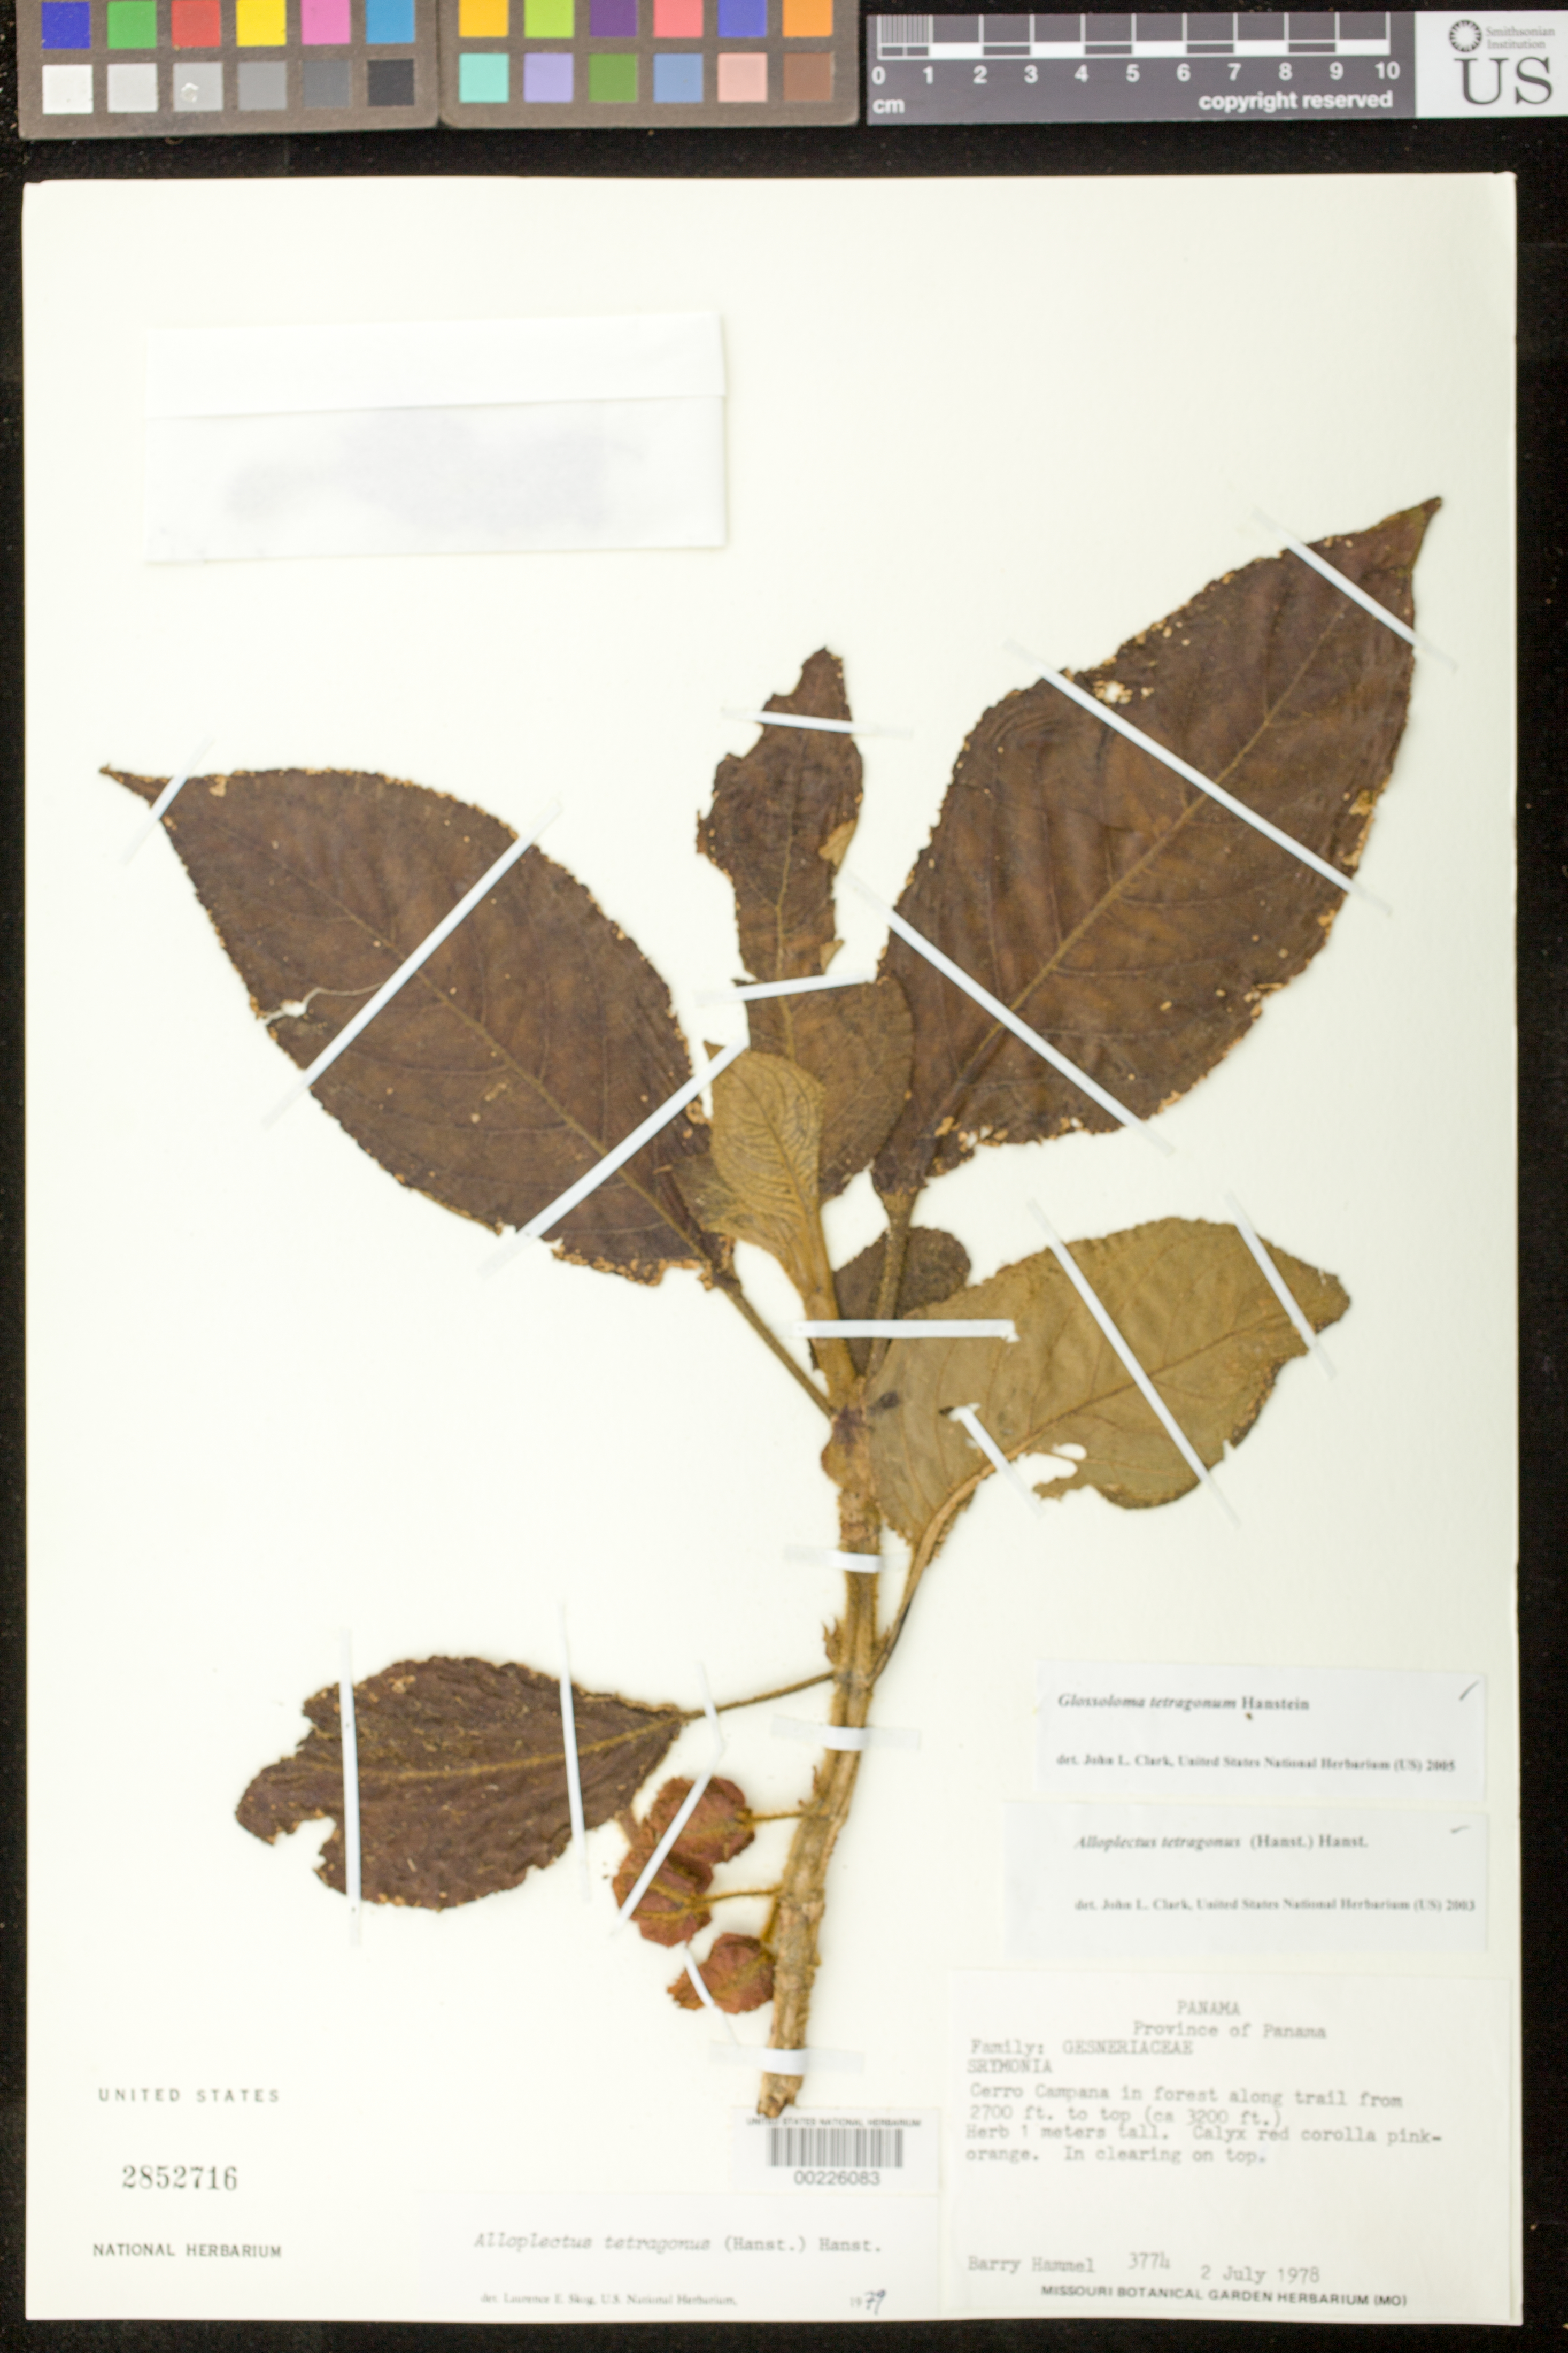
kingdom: Plantae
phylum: Tracheophyta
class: Magnoliopsida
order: Lamiales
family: Gesneriaceae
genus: Glossoloma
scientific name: Glossoloma tetragonum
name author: Hanst.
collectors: B. Hammel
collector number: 3774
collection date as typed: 02 Jul 1978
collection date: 1978-07-02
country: Panama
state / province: Panamá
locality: Cerro Campana, trail to top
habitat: forest along trail; in clearing on top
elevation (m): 823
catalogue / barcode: US 2852716